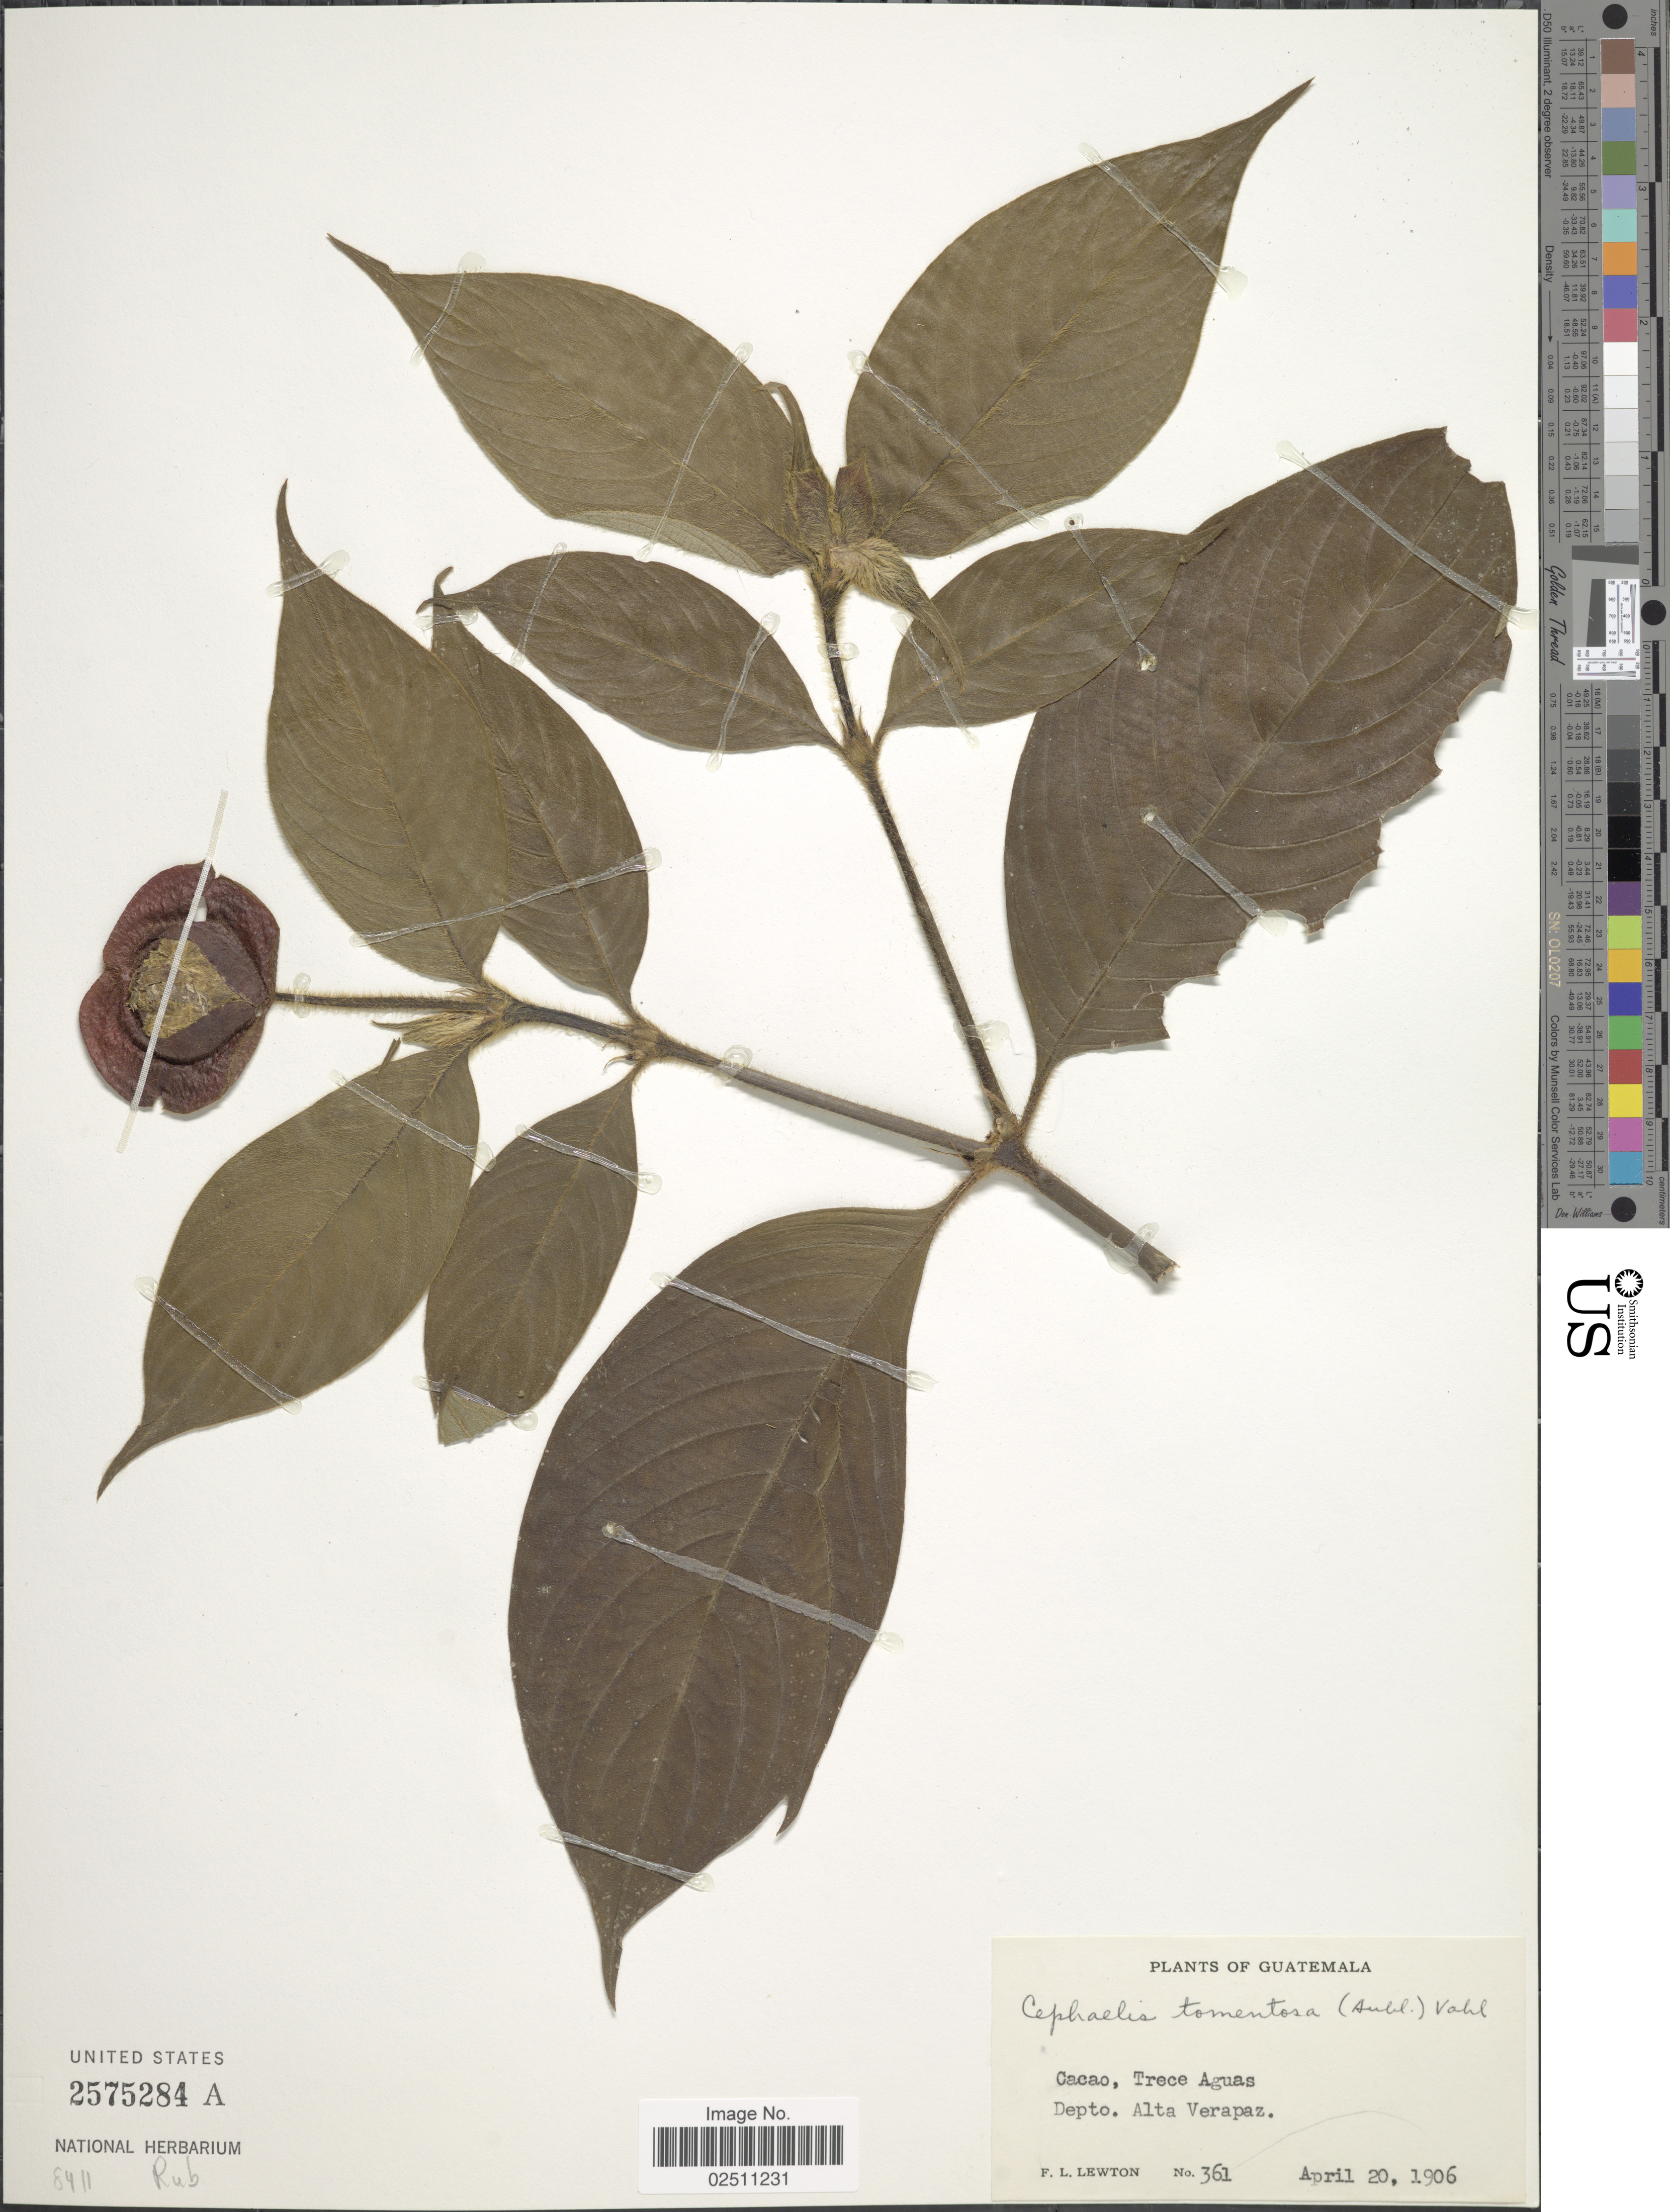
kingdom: Plantae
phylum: Tracheophyta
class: Magnoliopsida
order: Gentianales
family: Rubiaceae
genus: Psychotria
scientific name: Psychotria poeppigiana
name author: Müll. Arg.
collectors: F. L. Lewton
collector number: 361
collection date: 1906-04-20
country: Guatemala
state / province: Alta Verapaz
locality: Cacao, Trece Aguas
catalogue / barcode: US 2575284A